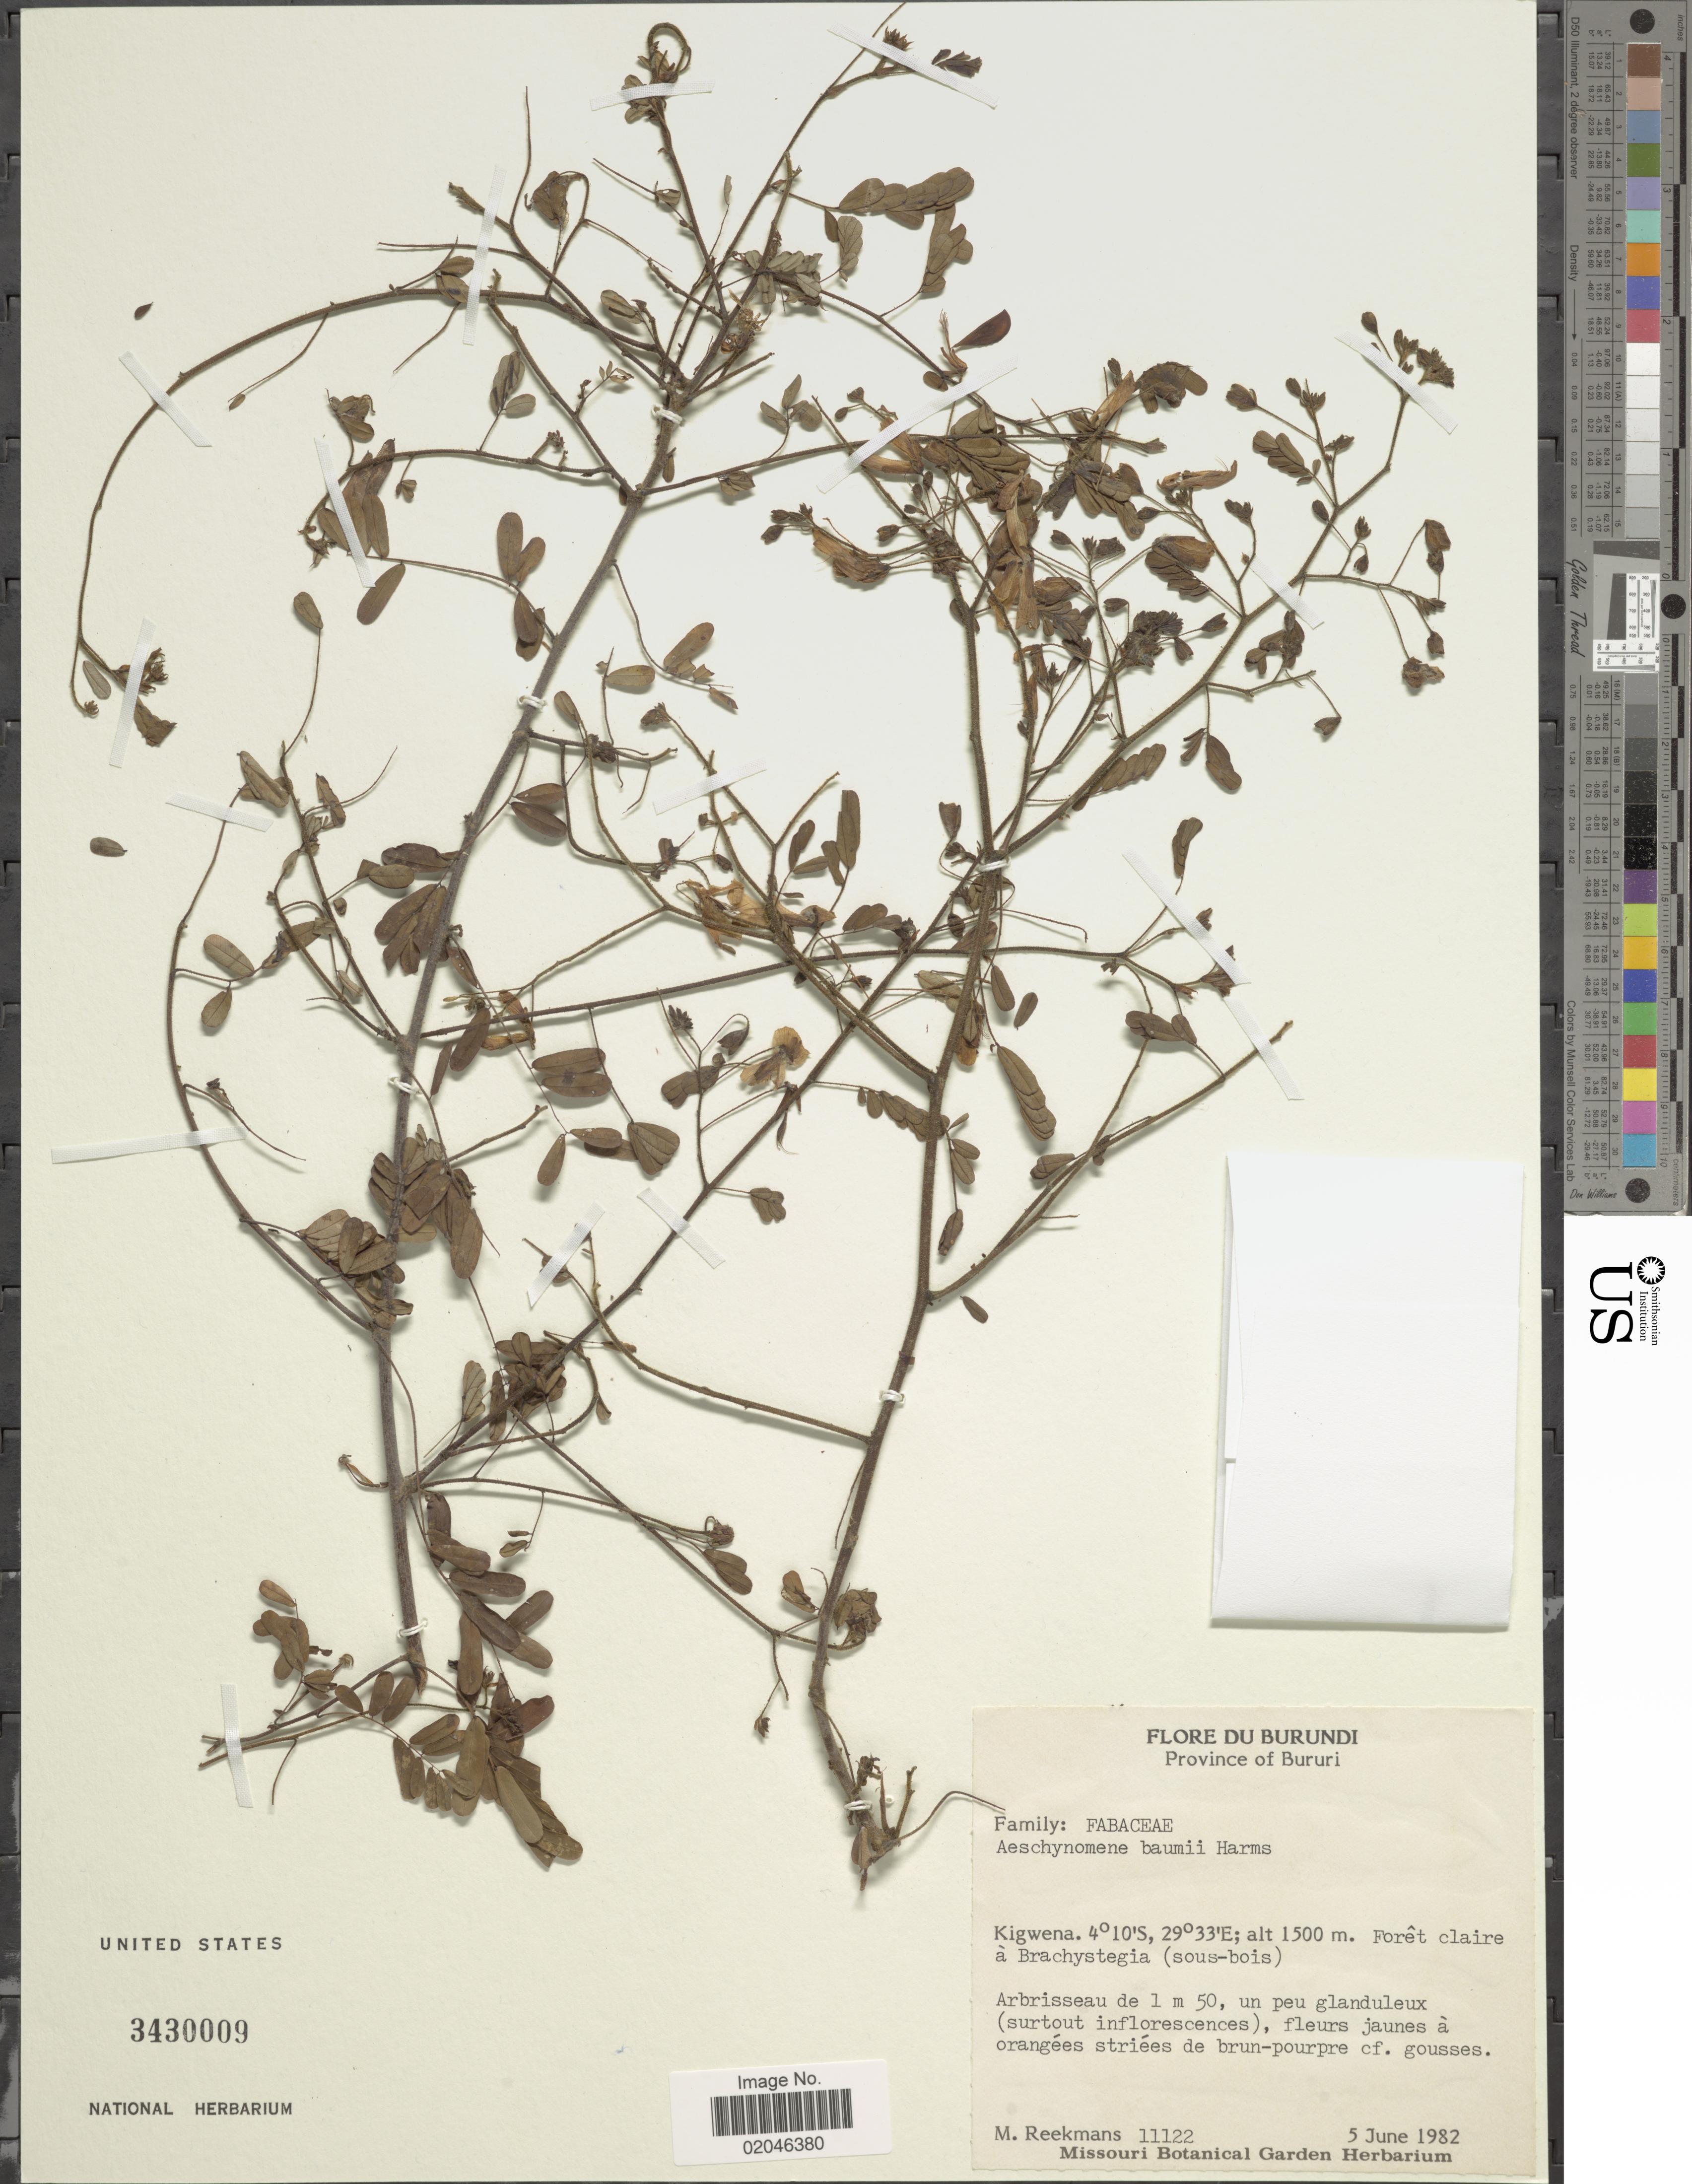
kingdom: Plantae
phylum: Tracheophyta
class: Magnoliopsida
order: Fabales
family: Fabaceae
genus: Aeschynomene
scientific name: Aeschynomene baumii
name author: Harms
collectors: M. Reekmans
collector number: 11122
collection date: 1982-06-05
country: Burundi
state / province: Bururi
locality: Province of Bururi. Kigwena. Forêt claire à Brachystegia (sous-bois)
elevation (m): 1500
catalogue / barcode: US 3430009